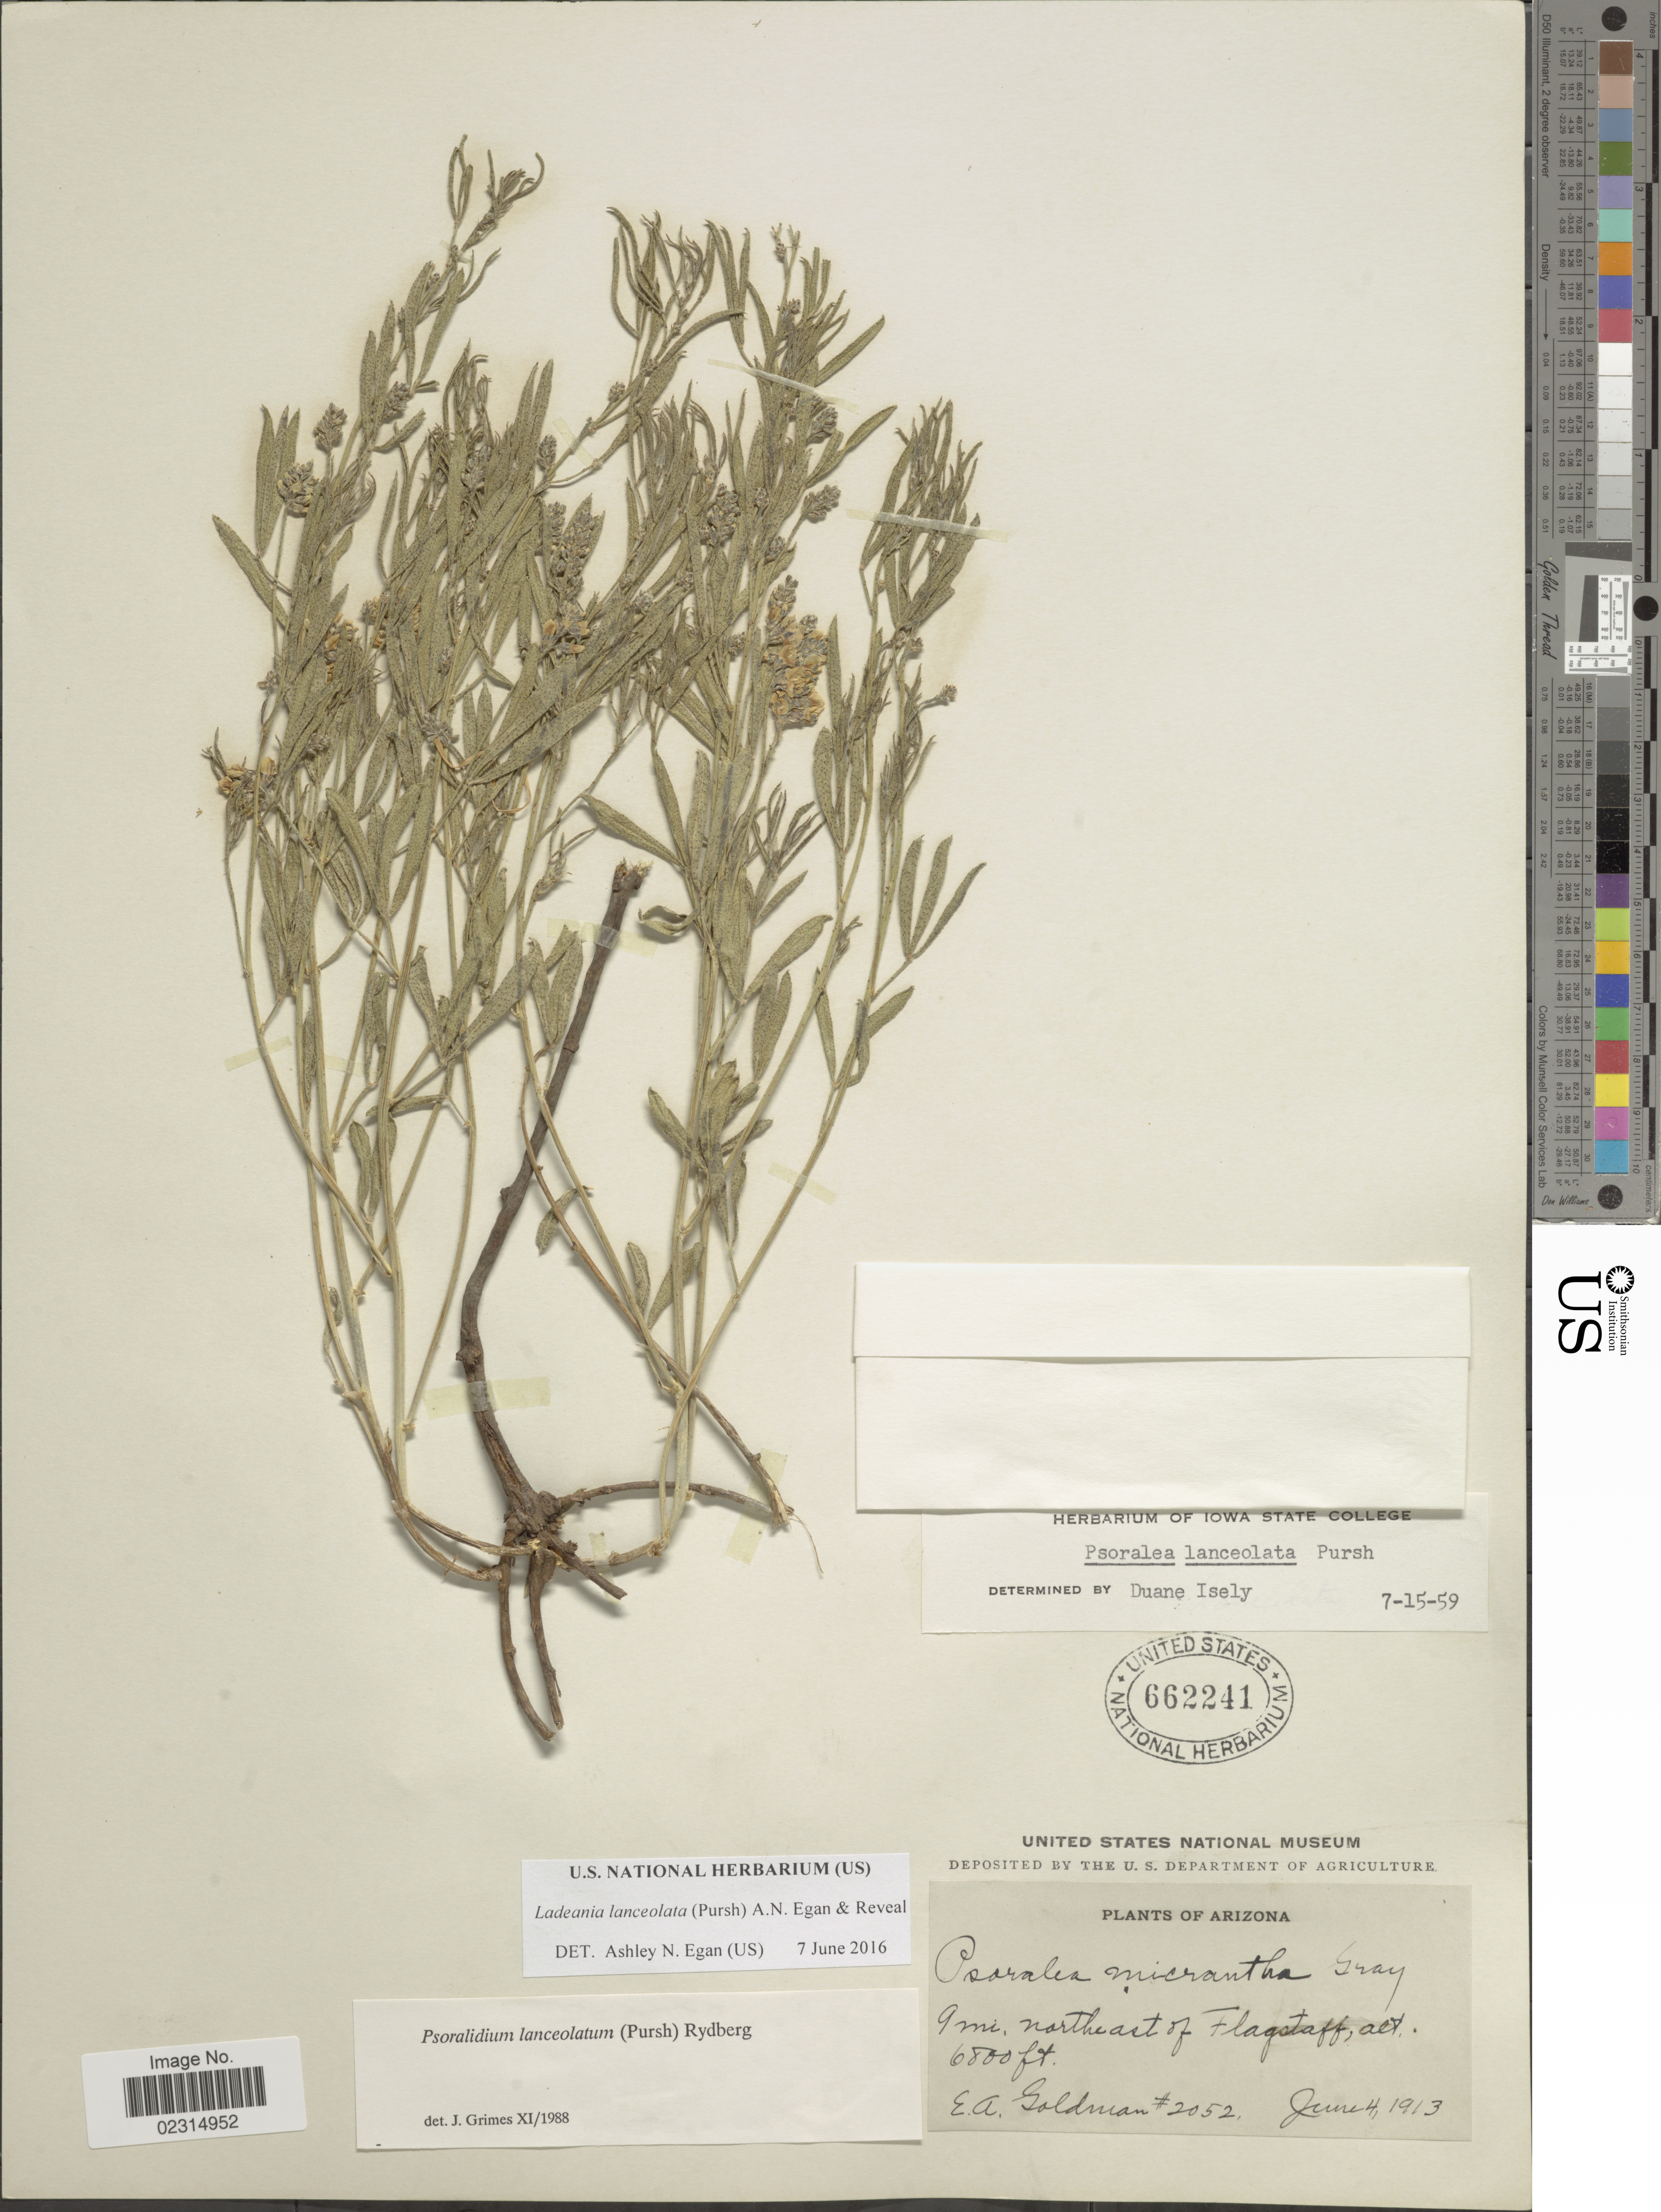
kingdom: Plantae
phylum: Tracheophyta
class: Magnoliopsida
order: Fabales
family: Fabaceae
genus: Ladeania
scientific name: Ladeania lanceolata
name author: (Pursh) A.N. Egan & Reveal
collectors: E. A. Goldman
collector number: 2052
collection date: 1913-06-04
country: United States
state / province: Arizona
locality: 9 mi northeast of Flagstaff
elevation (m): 2073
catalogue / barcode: US 662241